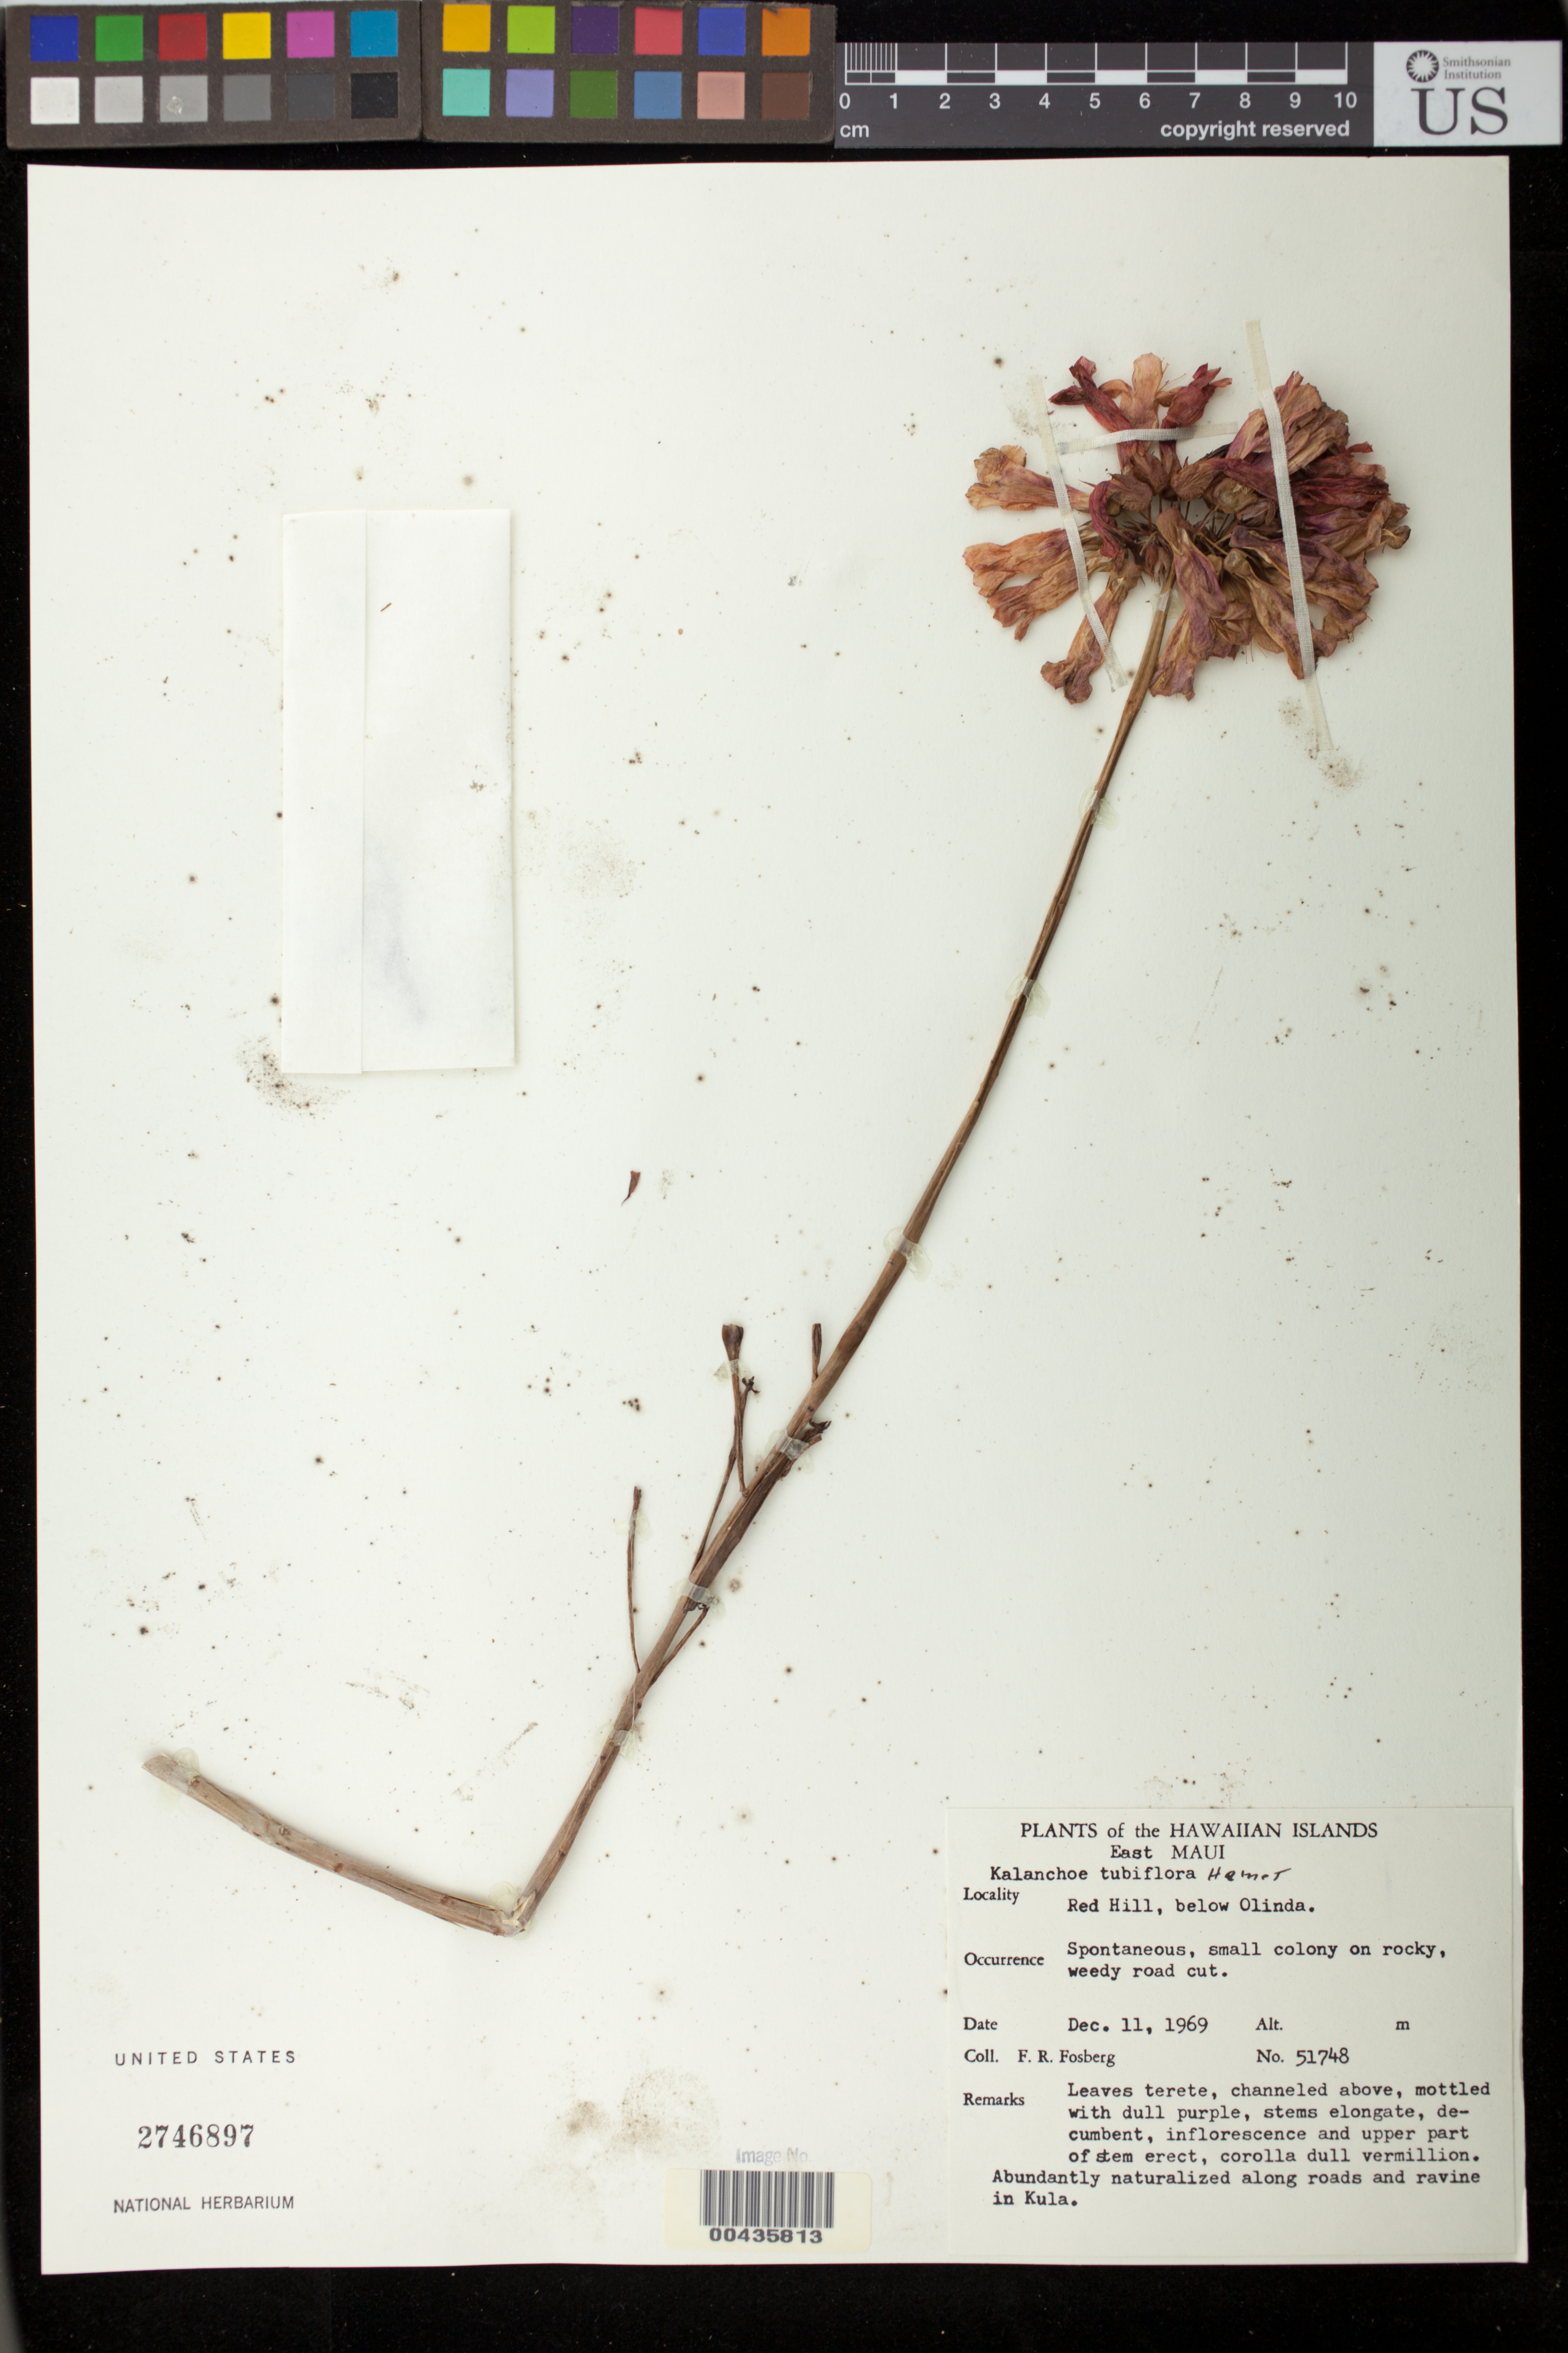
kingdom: Plantae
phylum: Tracheophyta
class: Magnoliopsida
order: Saxifragales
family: Crassulaceae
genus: Kalanchoe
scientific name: Kalanchoe delagoensis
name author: Eckl. & Zeyh.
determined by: Wagner, W. L., (BOT), Smithsonian Institution - National Museum of Natural History (UNITED STATES)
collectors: F. R. Fosberg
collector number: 51748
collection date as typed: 11 Dec 1969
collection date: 1969-12-11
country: United States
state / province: Hawaii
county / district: Maui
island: Maui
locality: Red Hill, below Olinda, E Maui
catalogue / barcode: US 2746897